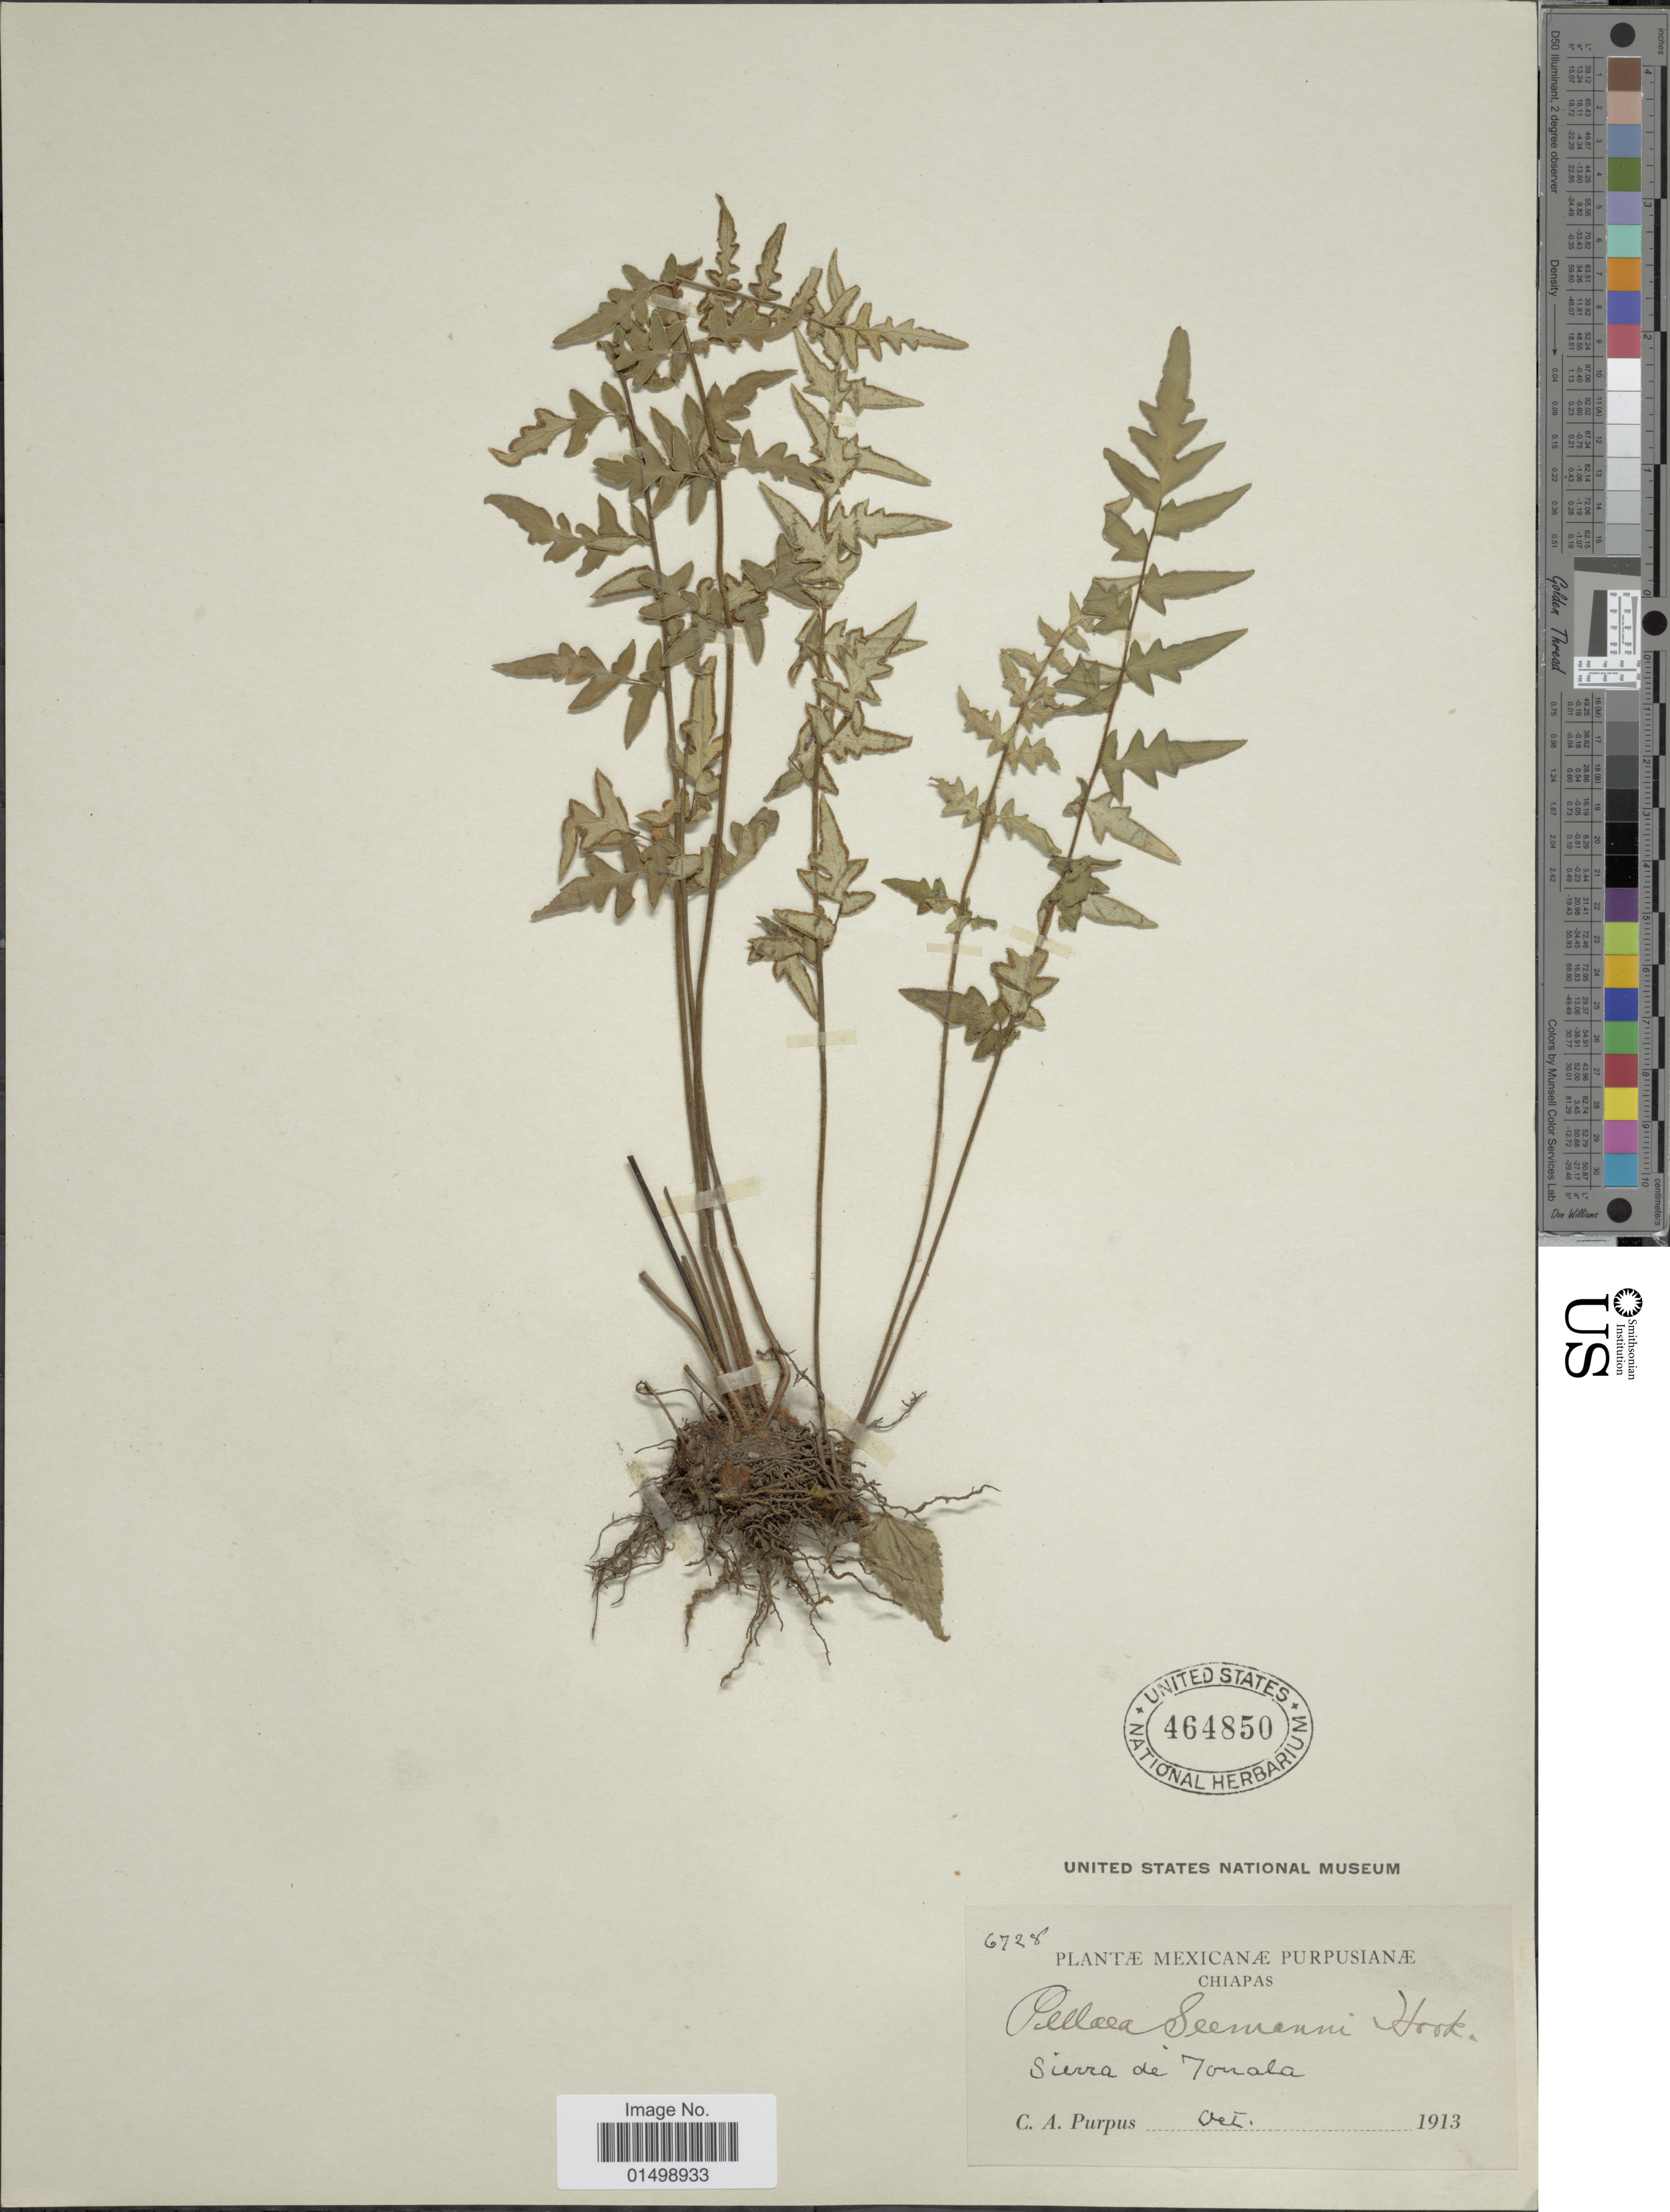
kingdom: Plantae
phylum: Tracheophyta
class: Polypodiopsida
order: Polypodiales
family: Pteridaceae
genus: Cheilanthes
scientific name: Cheilanthes lozanii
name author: (Maxon) R.M. Tryon & A.F. Tryon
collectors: C. A. Purpus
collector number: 6728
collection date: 1913-10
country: Mexico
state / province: Chiapas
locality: Sierra de Tonala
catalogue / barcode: US 464850